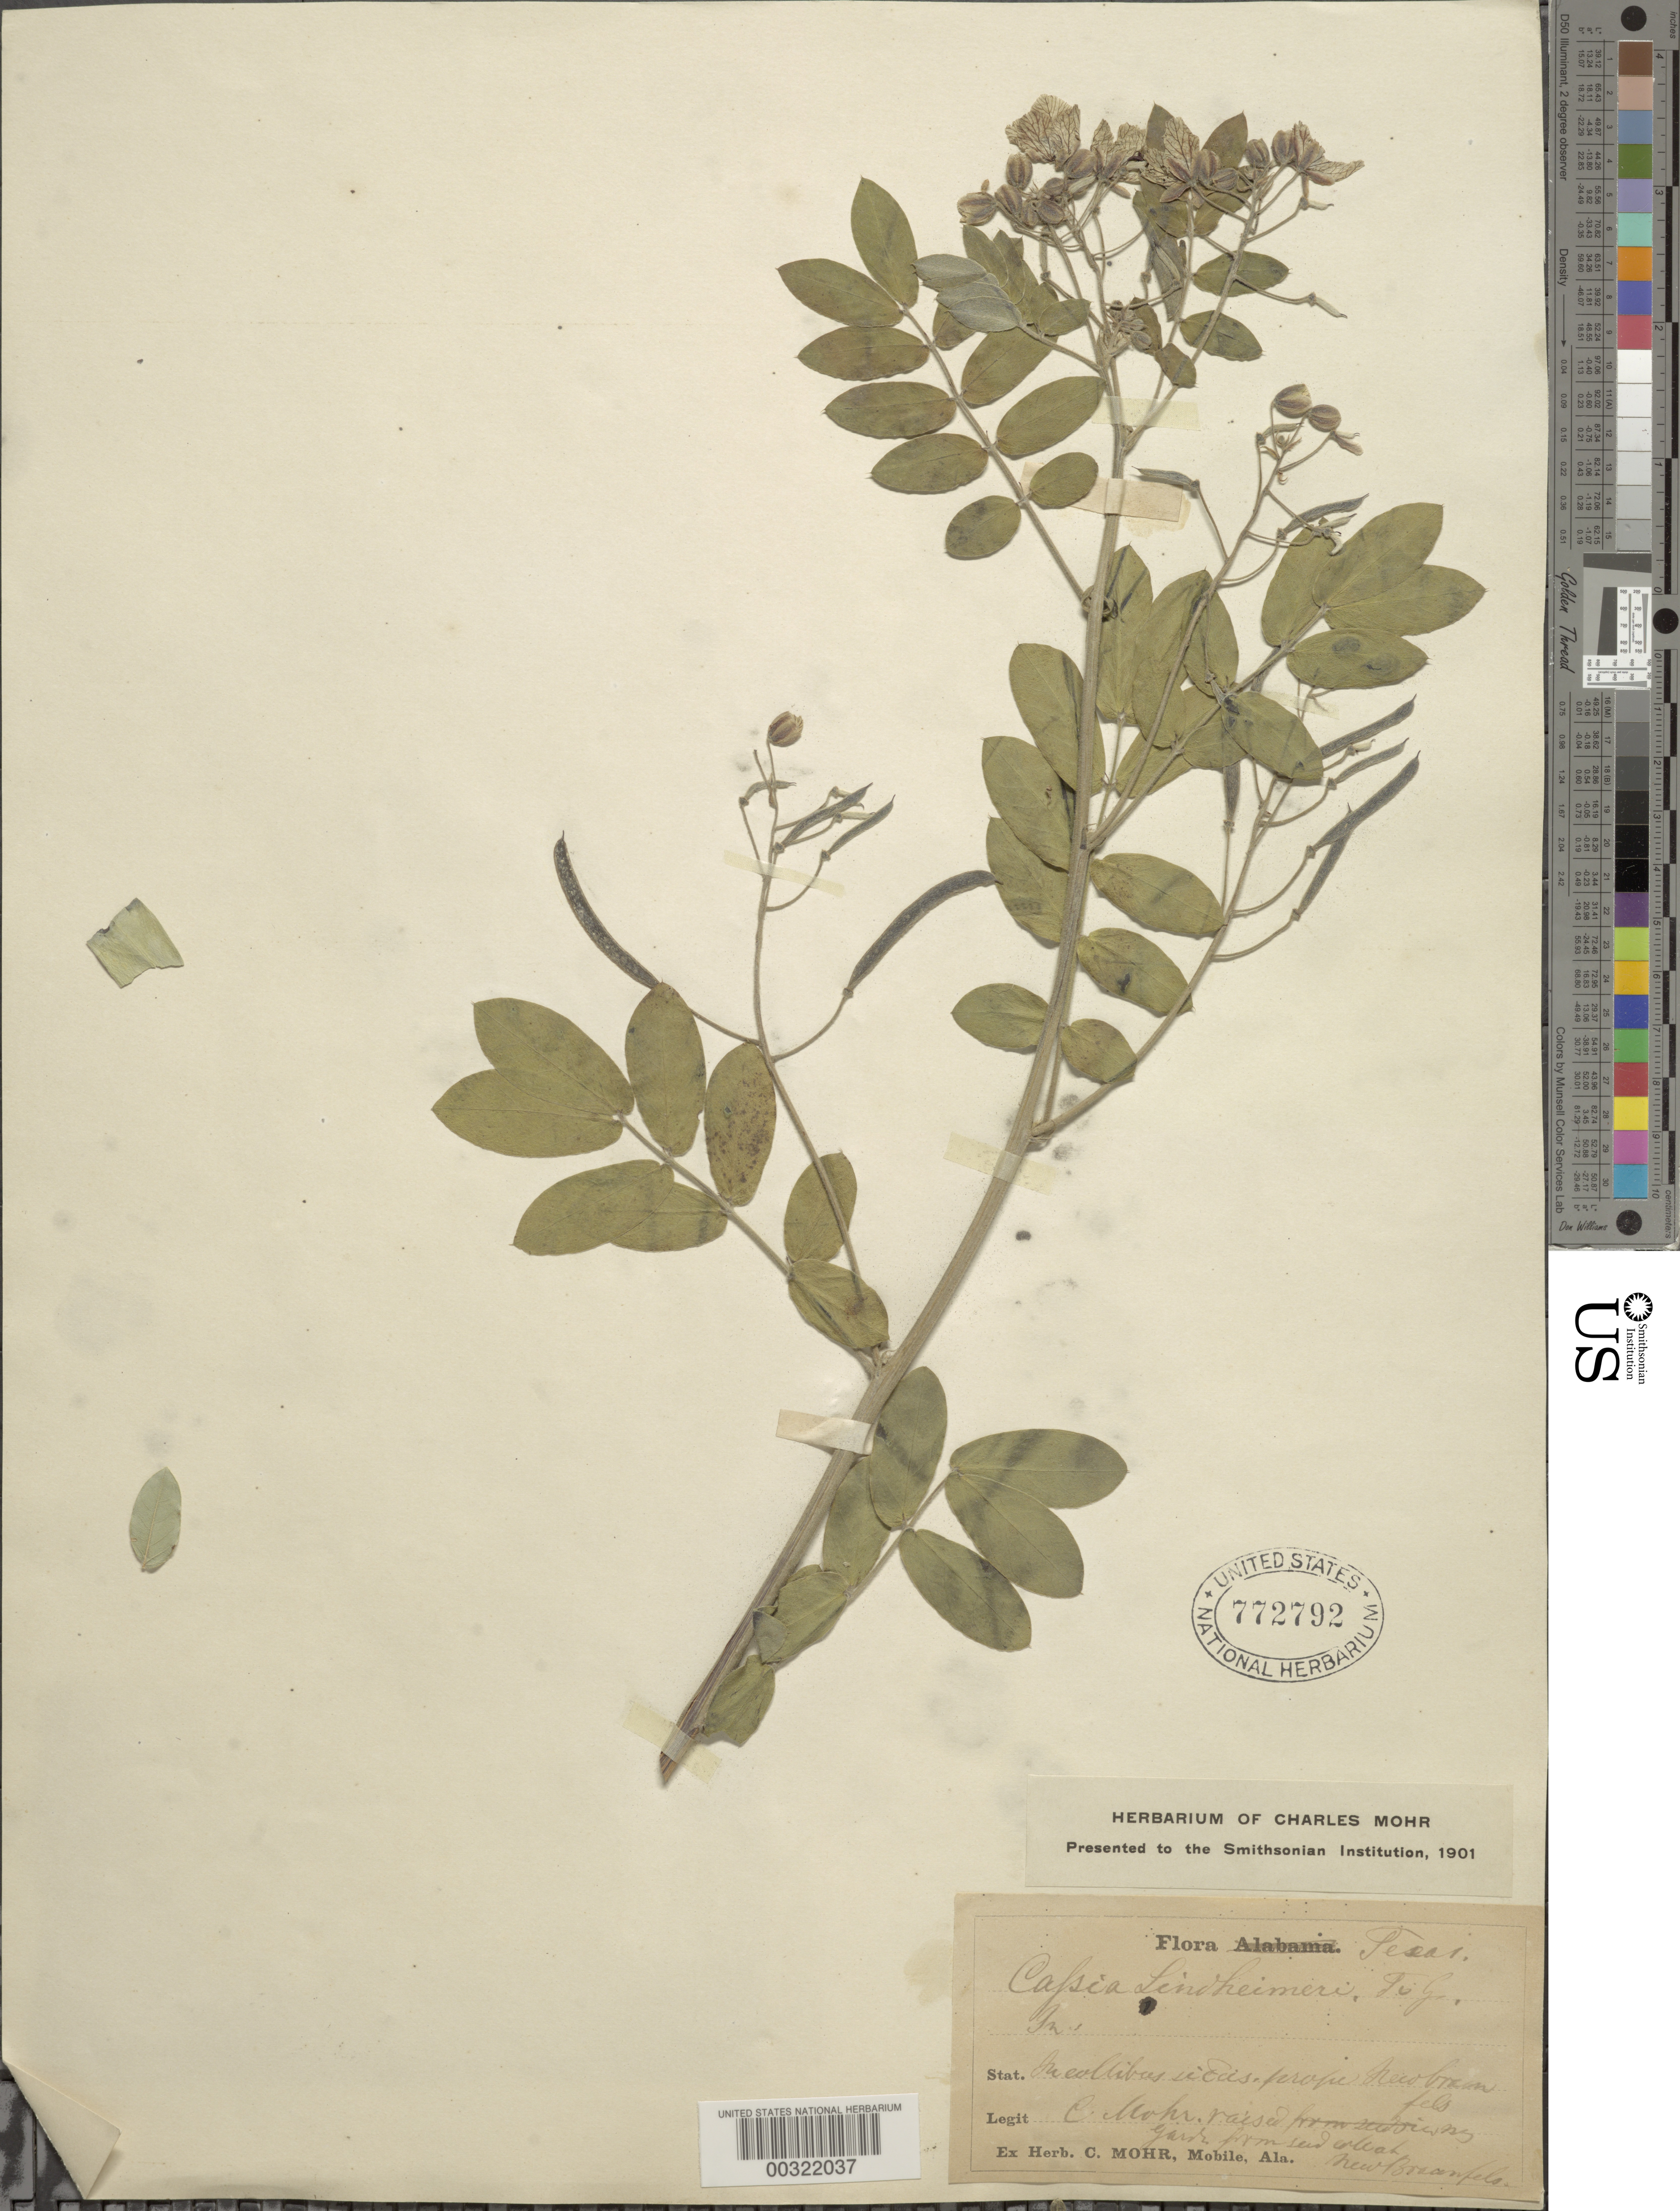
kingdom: Plantae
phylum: Tracheophyta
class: Magnoliopsida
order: Fabales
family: Fabaceae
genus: Senna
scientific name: Senna lindheimeriana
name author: (Scheele) H.S. Irwin & Barneby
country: United States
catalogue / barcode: US 772792